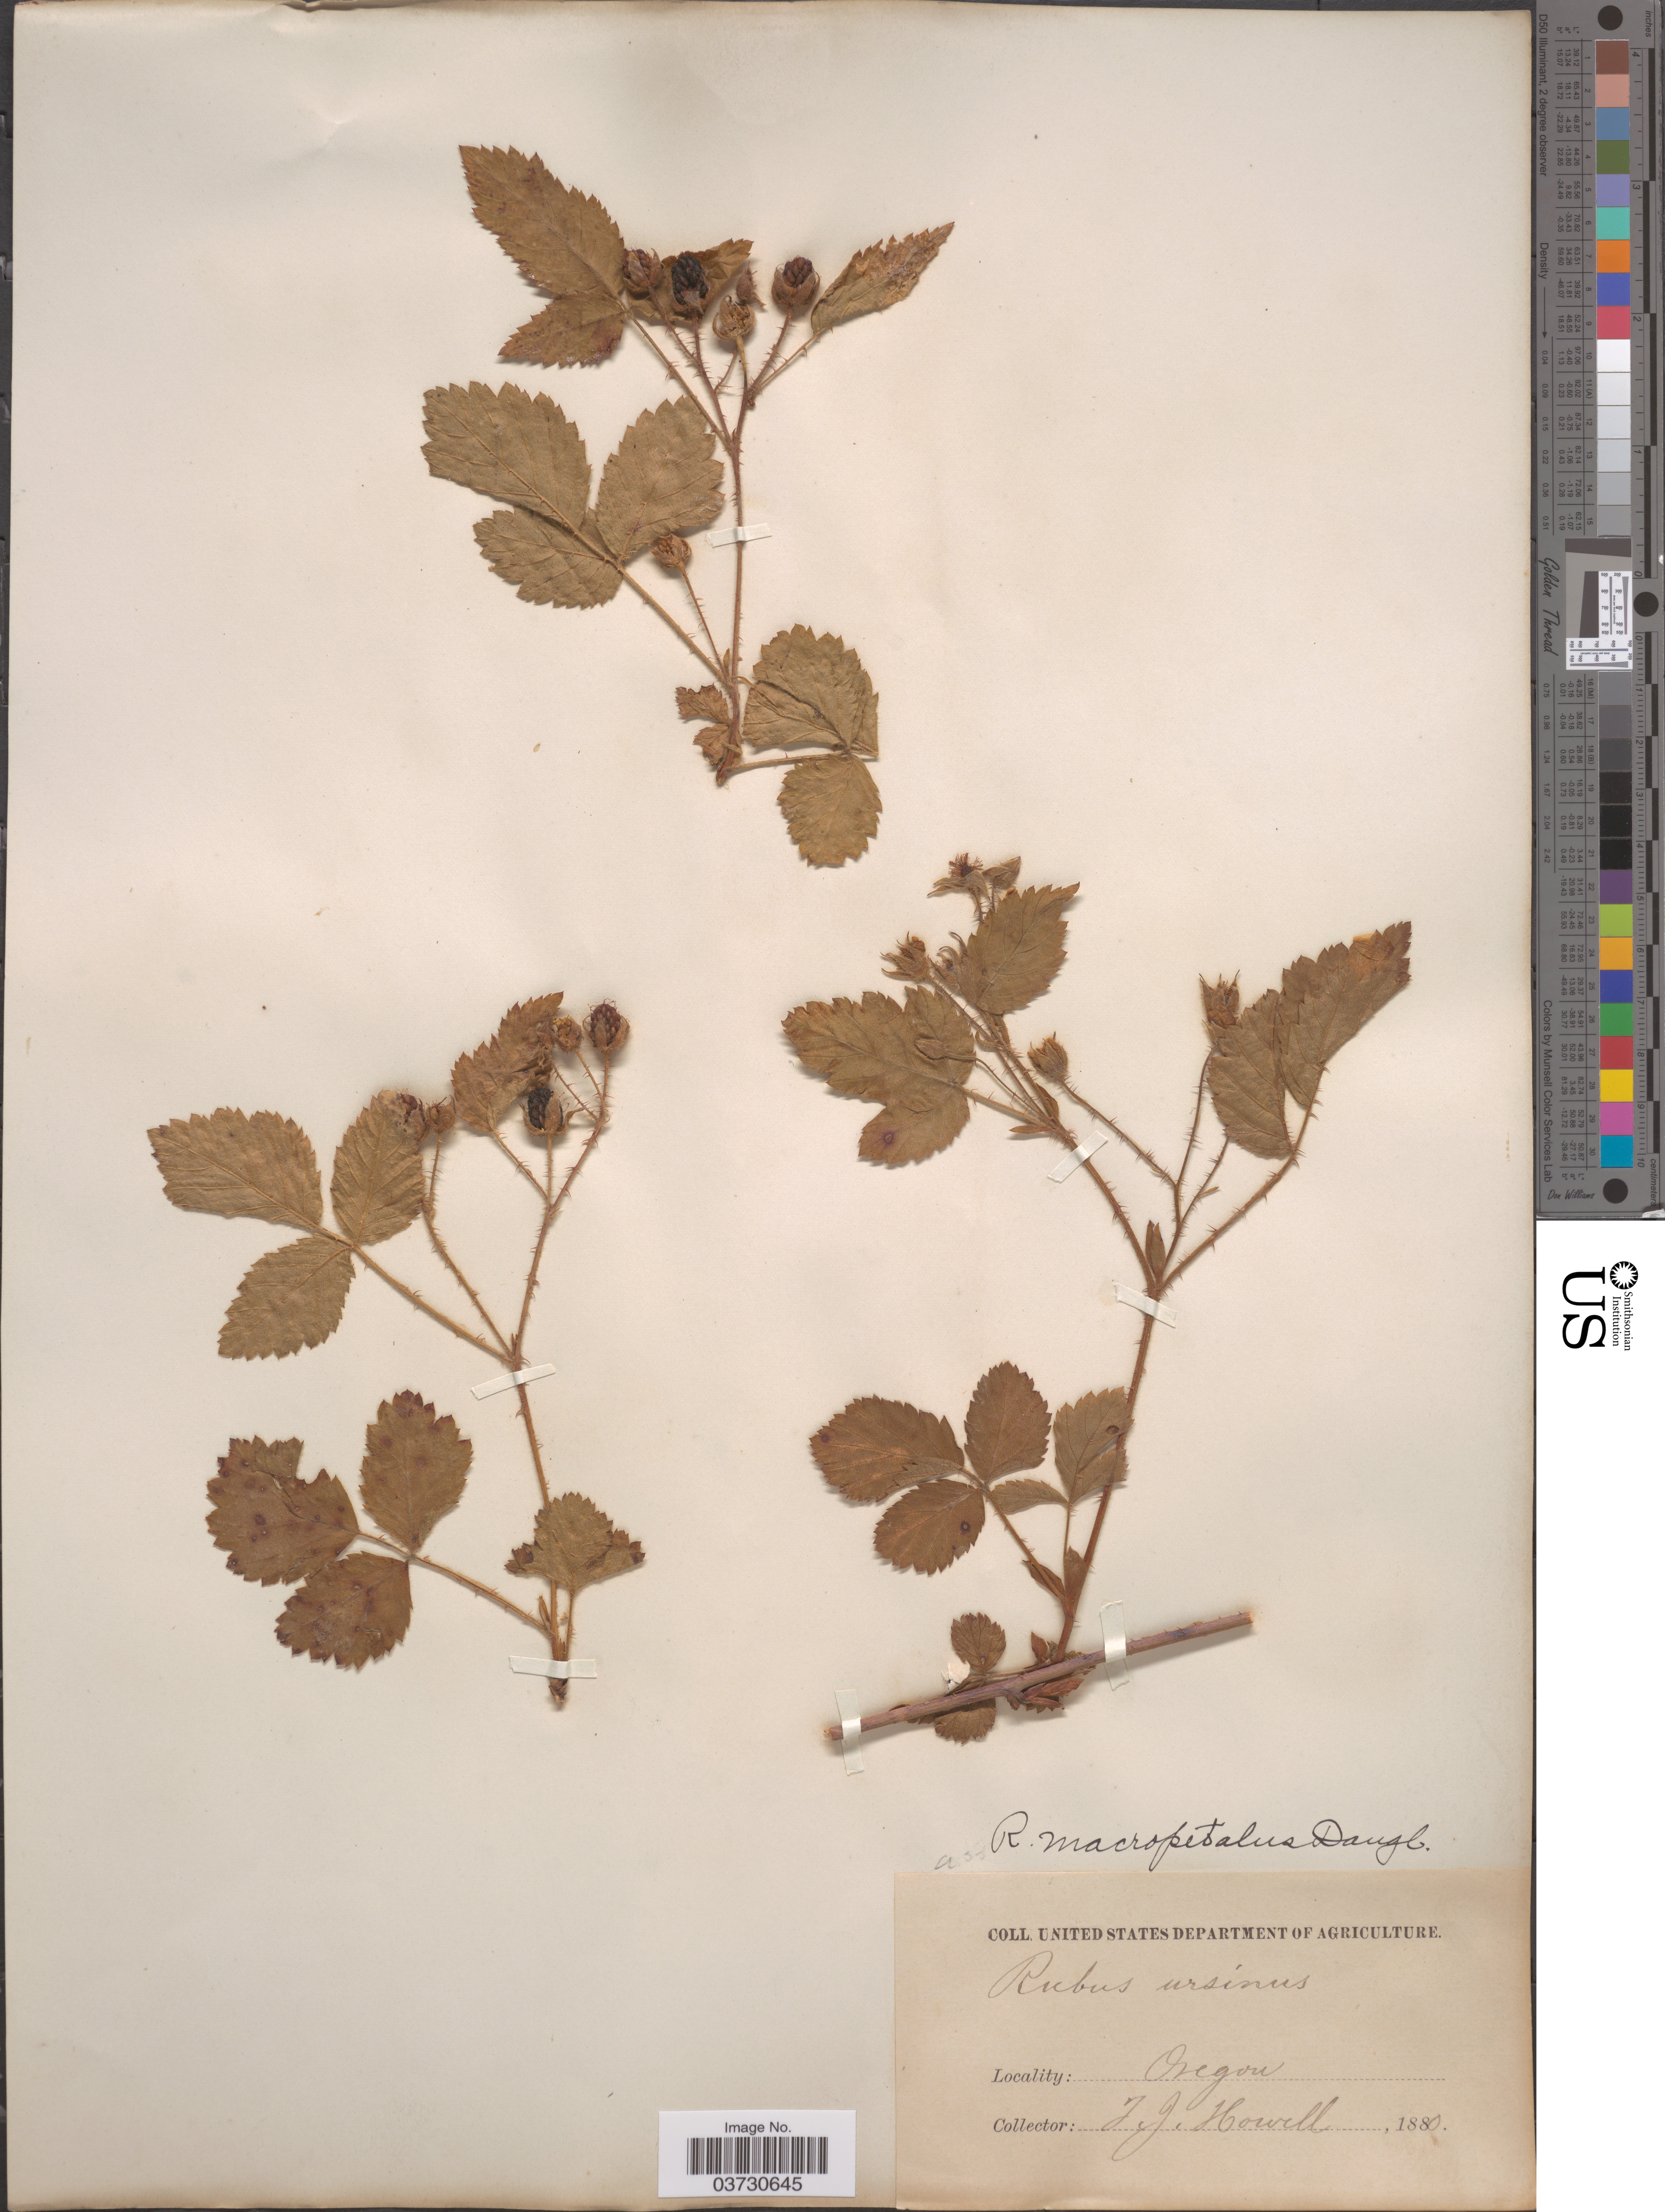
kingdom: Plantae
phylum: Tracheophyta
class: Magnoliopsida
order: Rosales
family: Rosaceae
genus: Rubus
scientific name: Rubus macropetalus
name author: Douglas ex Hook.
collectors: T. J. Howell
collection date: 1880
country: United States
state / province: Oregon